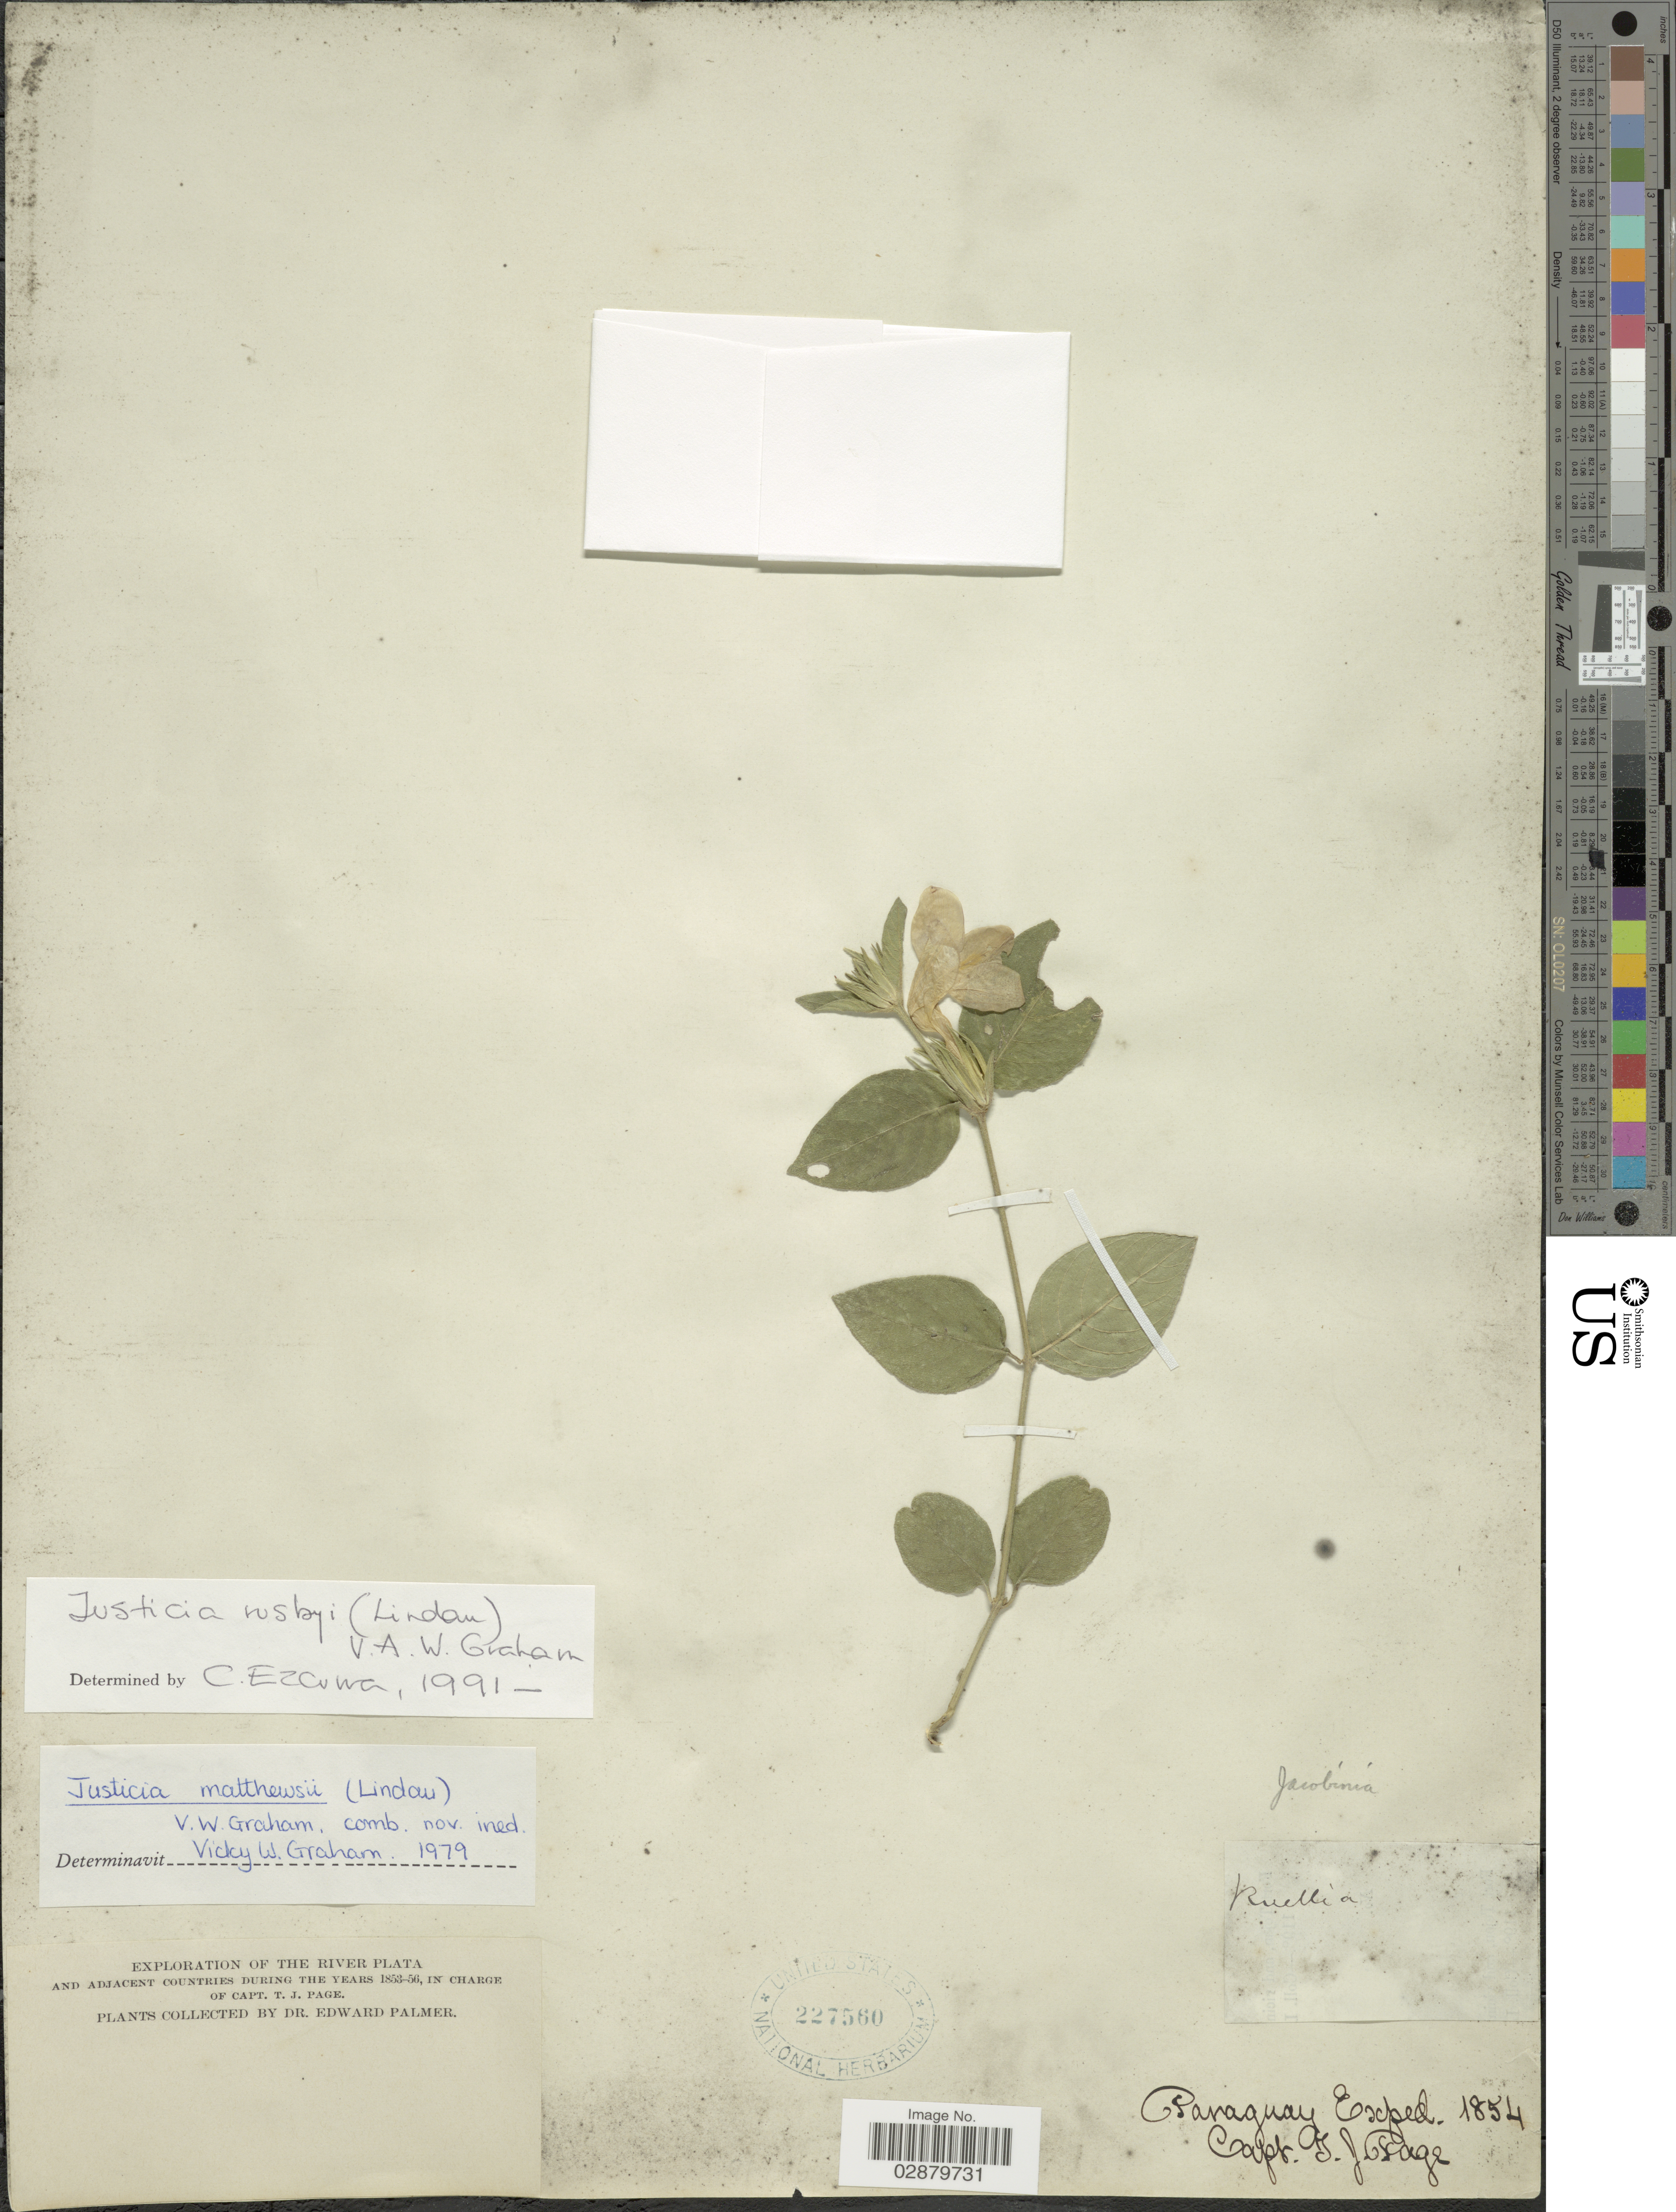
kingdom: Plantae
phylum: Tracheophyta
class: Magnoliopsida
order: Lamiales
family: Acanthaceae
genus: Justicia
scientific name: Justicia matthewsii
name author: (Lindau) Rusby ex Dyer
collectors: E. Palmer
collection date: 1854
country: Paraguay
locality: The River Plata.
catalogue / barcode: US 227560